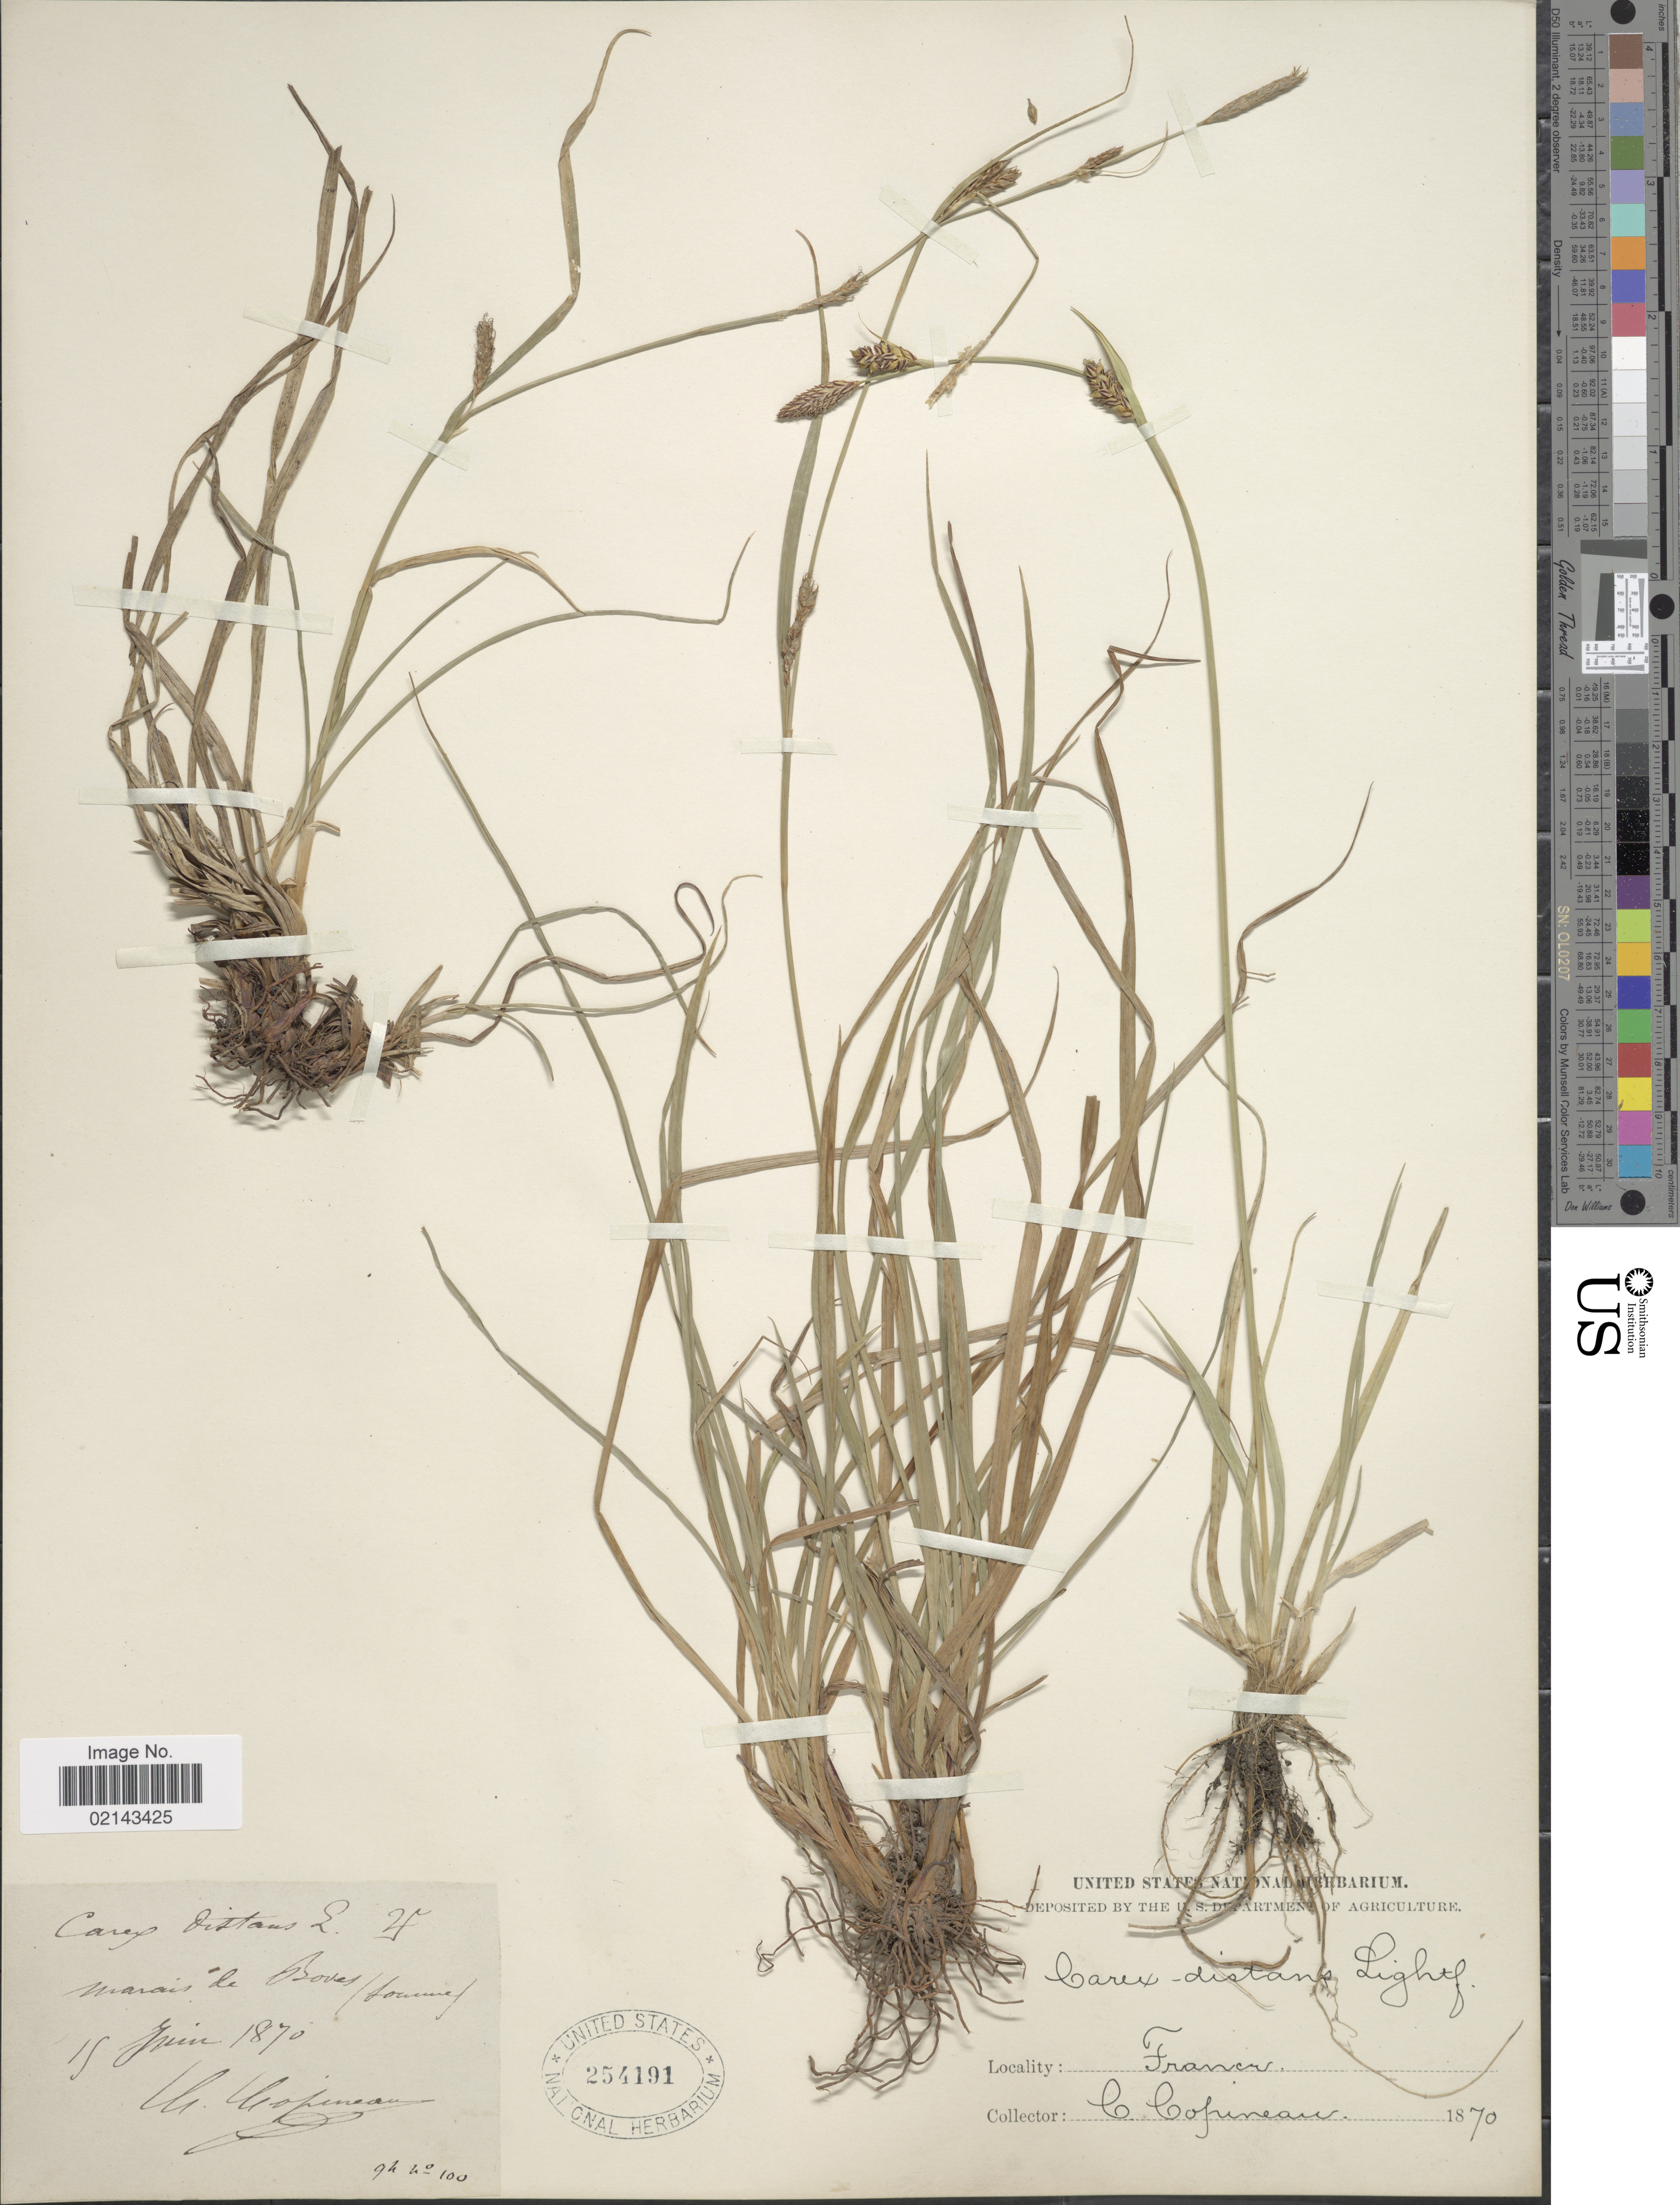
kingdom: Plantae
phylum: Tracheophyta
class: Liliopsida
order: Poales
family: Cyperaceae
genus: Carex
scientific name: Carex distans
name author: L.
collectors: C. Copineau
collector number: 100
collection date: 1870-06-15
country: France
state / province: Hauts-de-France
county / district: Somme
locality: Marais de Boves (Somme) [marshes of Boves (Somme)]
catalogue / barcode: US 254191